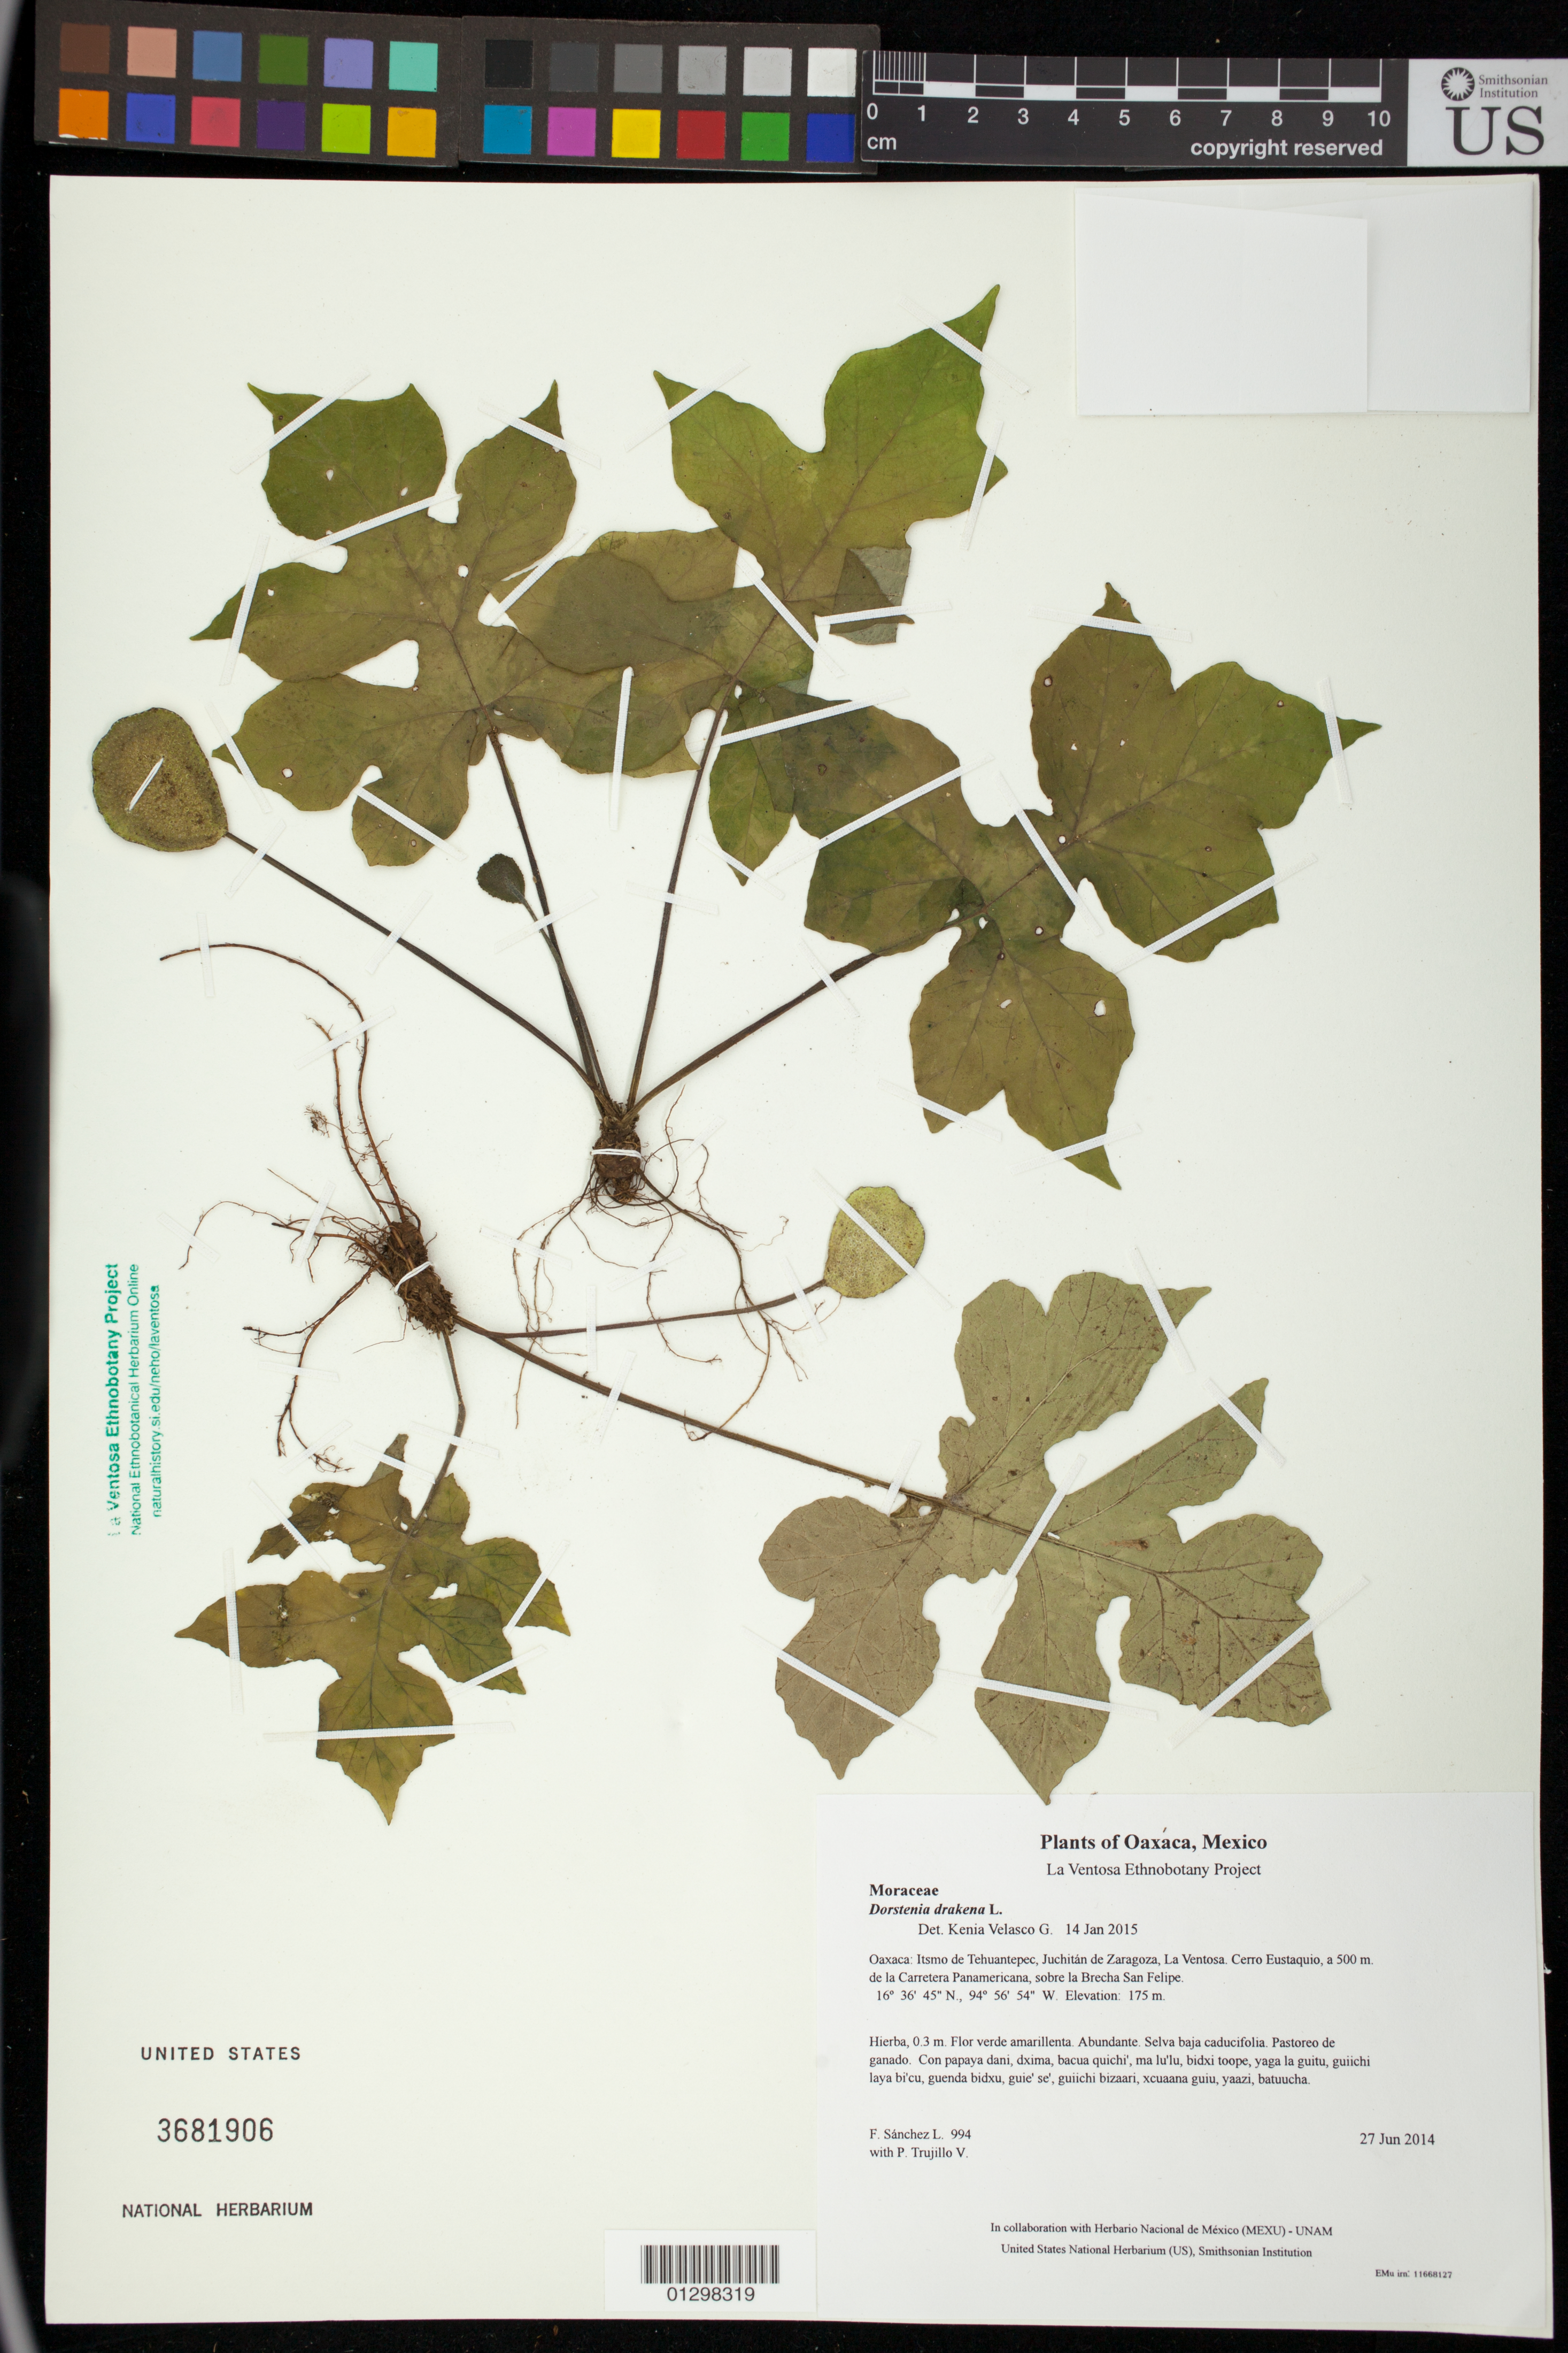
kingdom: Plantae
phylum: Tracheophyta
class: Magnoliopsida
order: Rosales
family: Moraceae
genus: Dorstenia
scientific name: Dorstenia drakena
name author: L.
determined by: Velasco G., Kenia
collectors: F. Sánchez L. & P. Trujillo V.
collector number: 994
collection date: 2014-06-27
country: Mexico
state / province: Oaxaca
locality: Itsmo de Tehuantepec, Juchitán de Zaragoza, La Ventosa. Cerro Eustaquio, a 500 m. de la Carretera Panamericana, sobre la Brecha San Felipe.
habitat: Selva baja caducifolia. Pastoreo de ganado.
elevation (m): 175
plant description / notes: JEBOT, MEXU, SERO, US; Guixi bandaga. 0.3 m. Guie' naga' naguchi ga. Stale.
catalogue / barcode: US 3681906